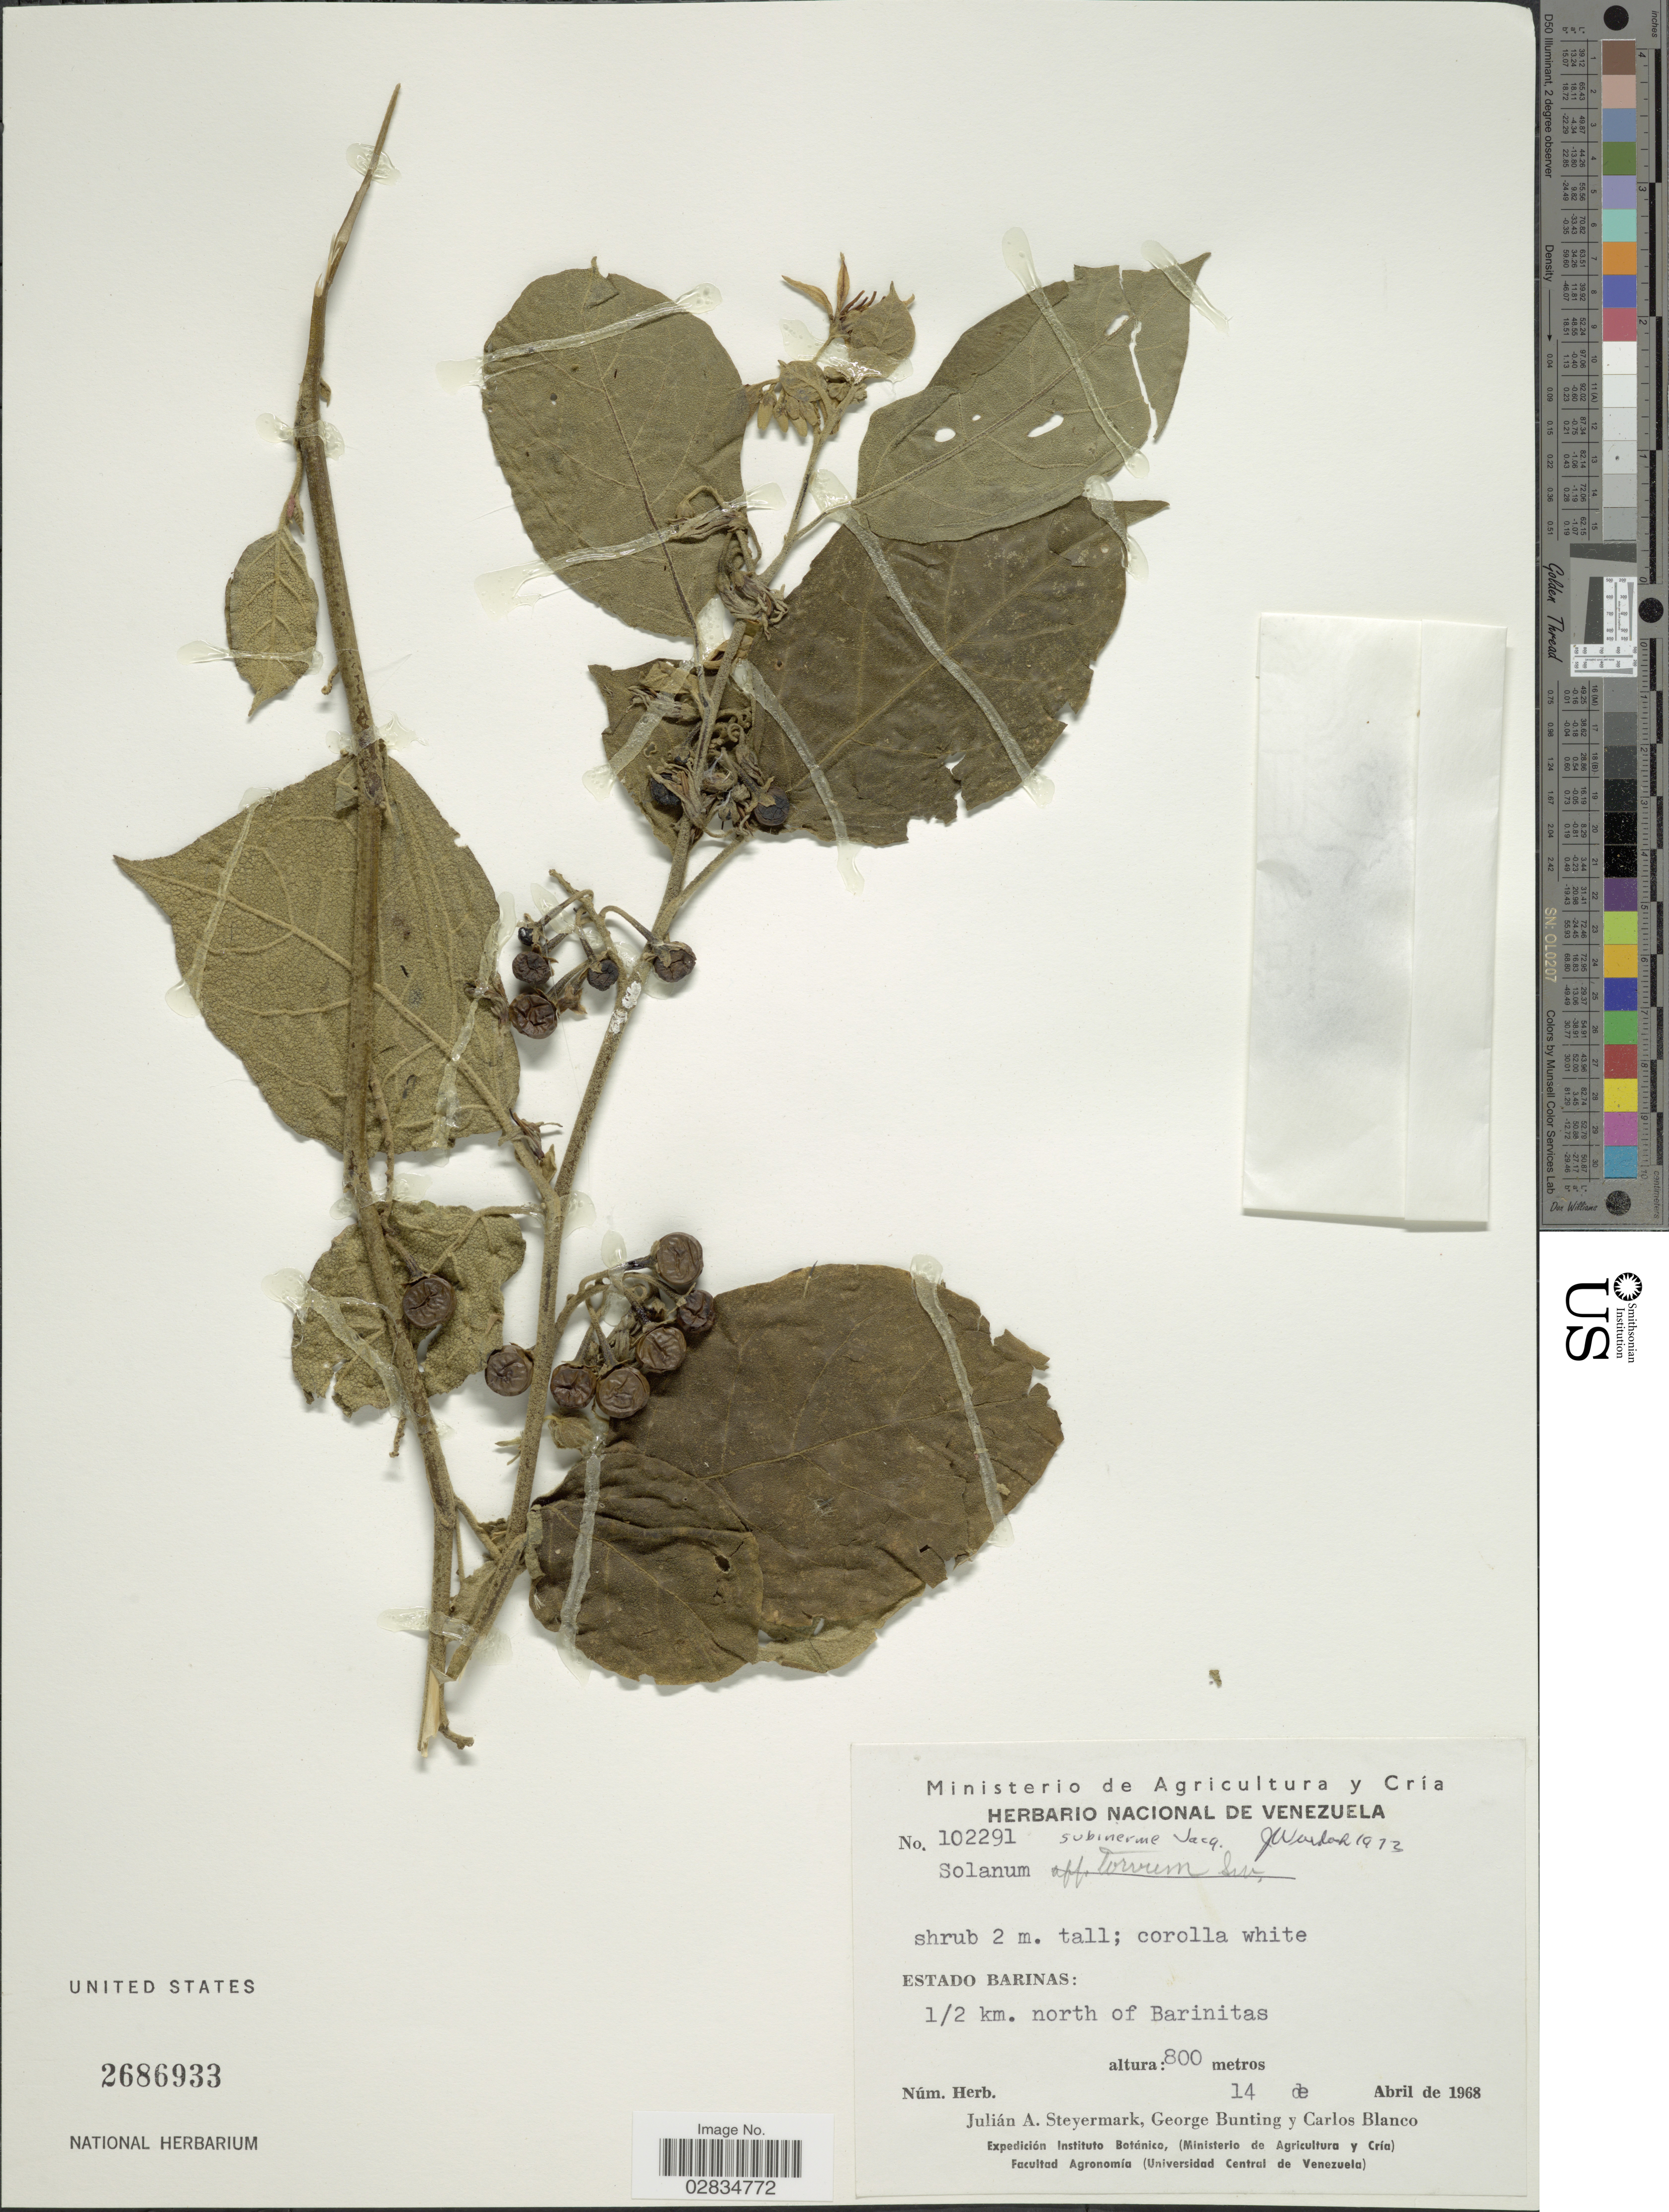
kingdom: Plantae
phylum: Tracheophyta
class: Magnoliopsida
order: Solanales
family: Solanaceae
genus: Solanum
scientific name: Solanum subinerme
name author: Jacq.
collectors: J. Steyermark, G. S. Bunting & C. Blanco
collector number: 102291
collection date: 1968-04-14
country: Venezuela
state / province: Barinas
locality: ½ km. north of Barinitas.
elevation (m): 800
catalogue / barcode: US 2686933